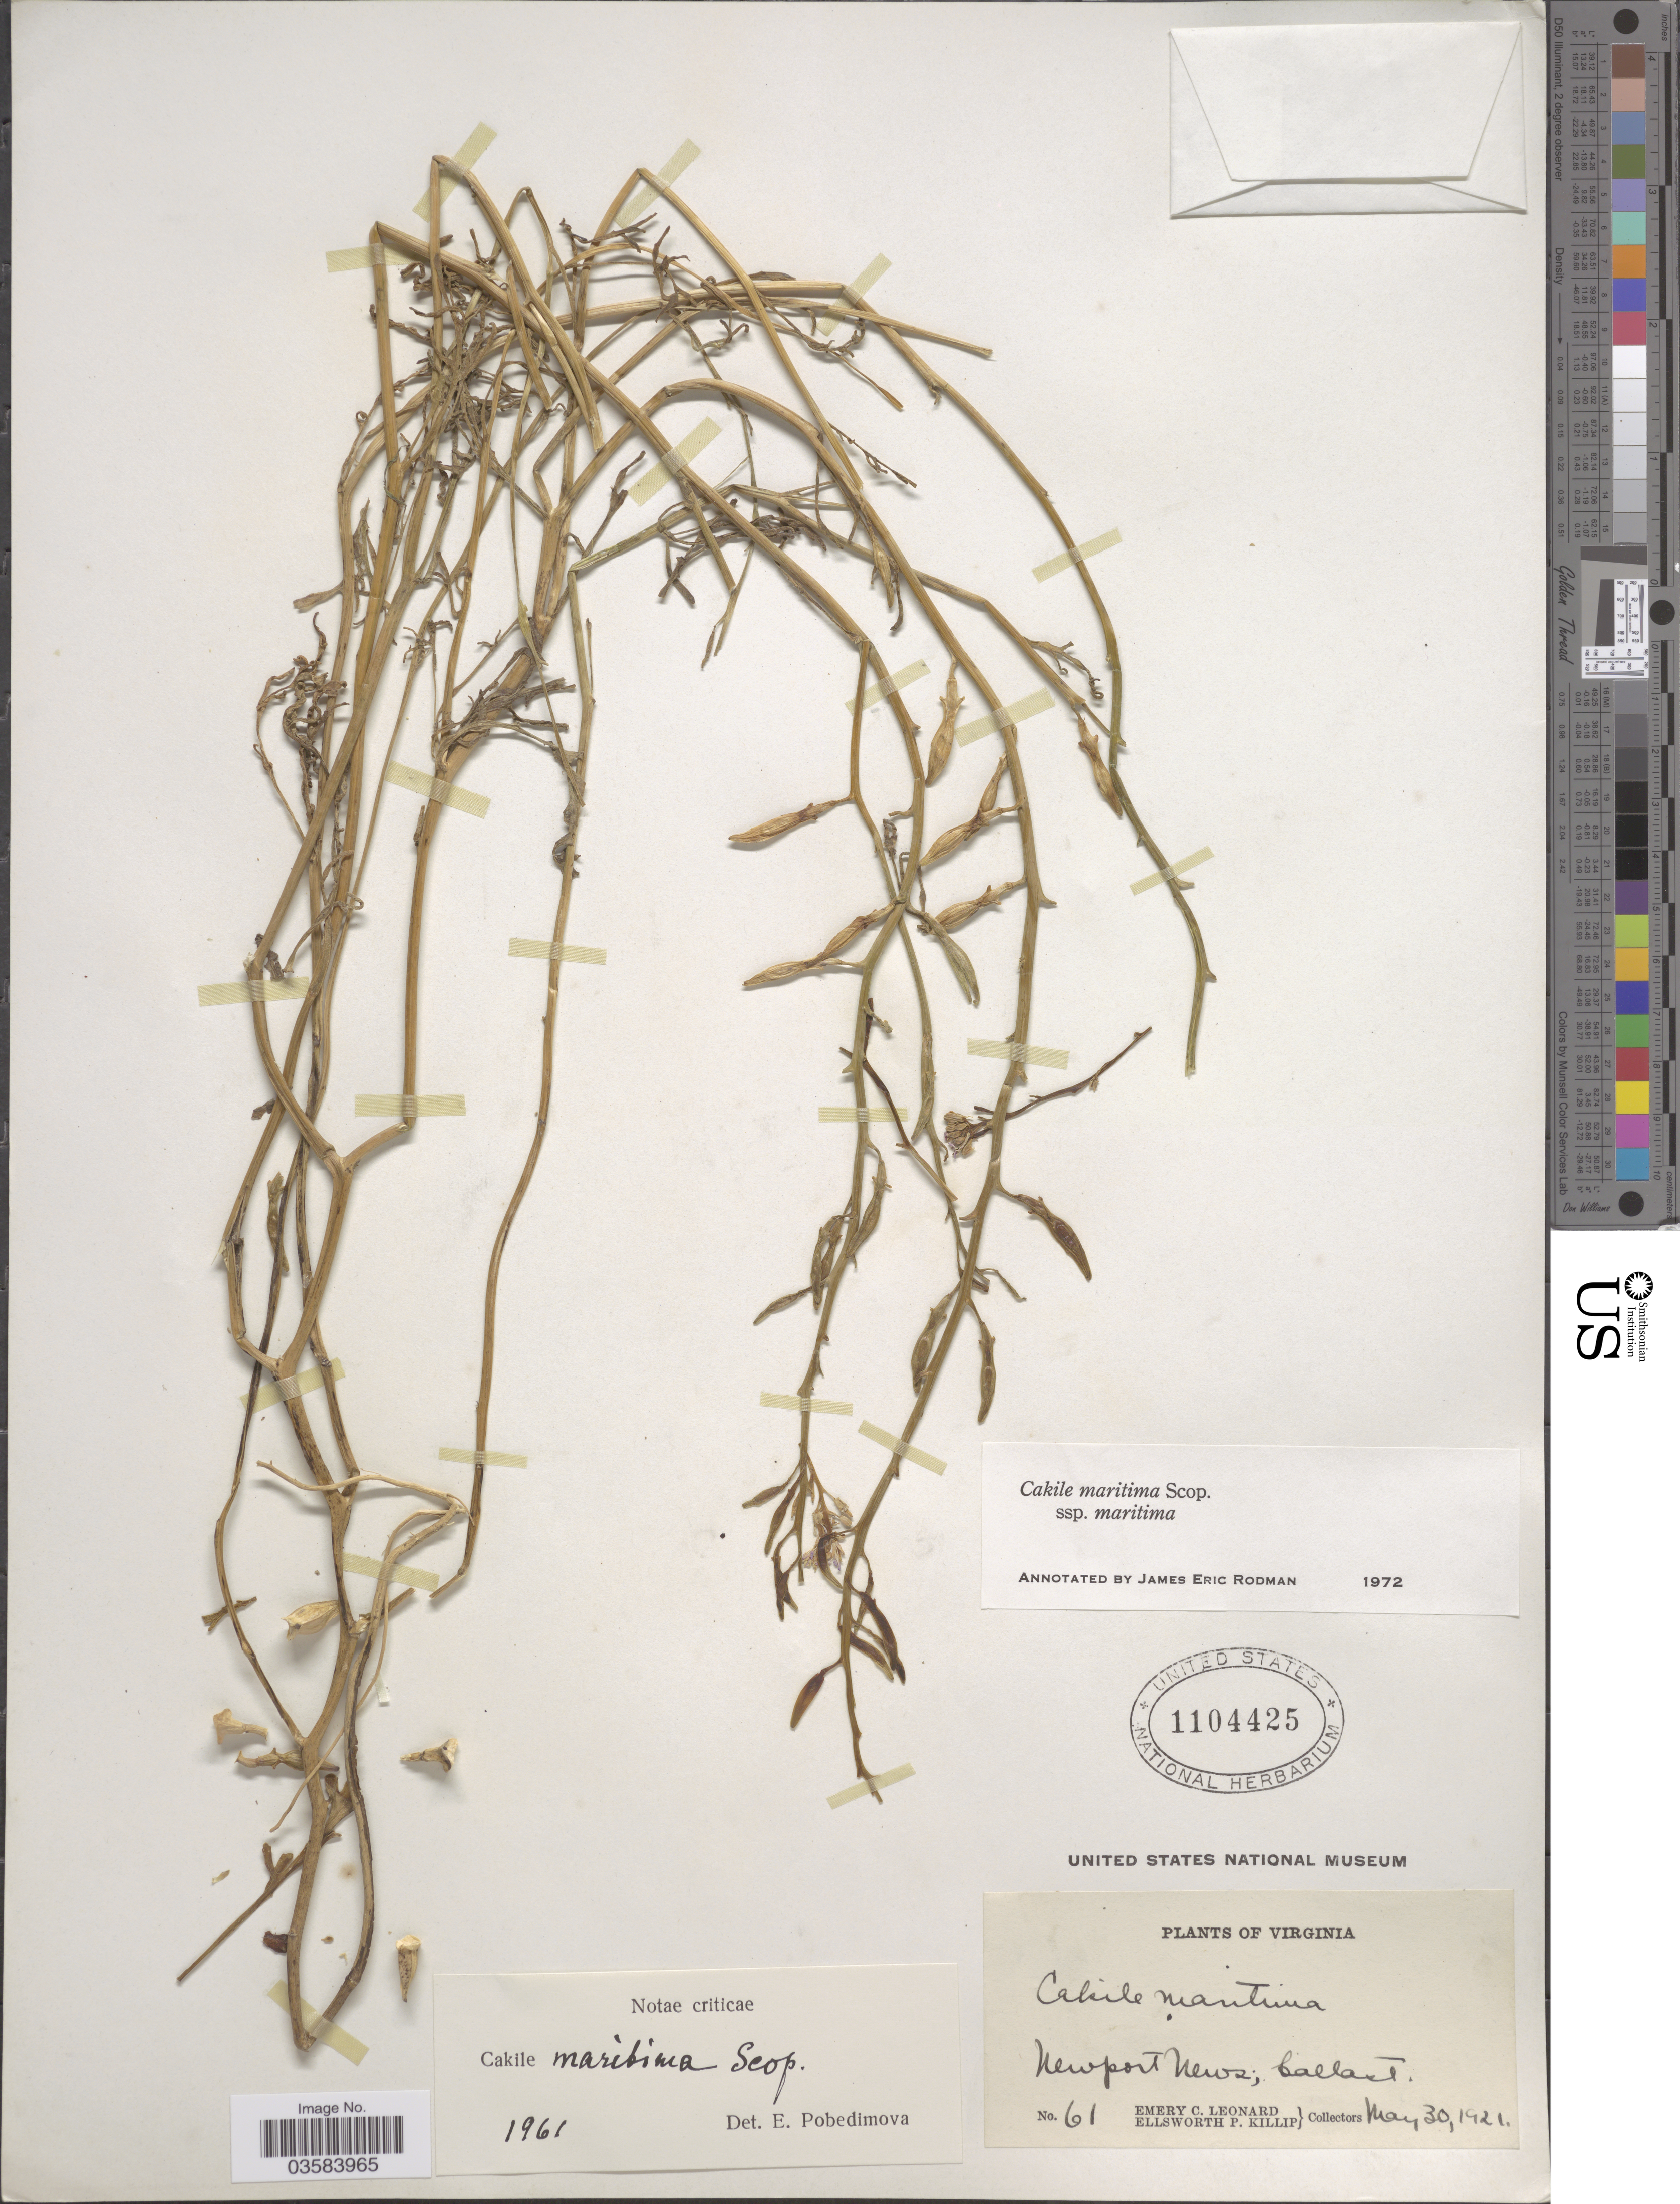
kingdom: Plantae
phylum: Tracheophyta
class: Magnoliopsida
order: Brassicales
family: Brassicaceae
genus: Cakile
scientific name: Cakile maritima subsp. maritima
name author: Scop.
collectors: E. C. Leonard & E. P. Killip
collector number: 61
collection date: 1921-05-30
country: United States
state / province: Virginia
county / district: City of Newport News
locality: Newport News; ballast.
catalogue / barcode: US 1104425